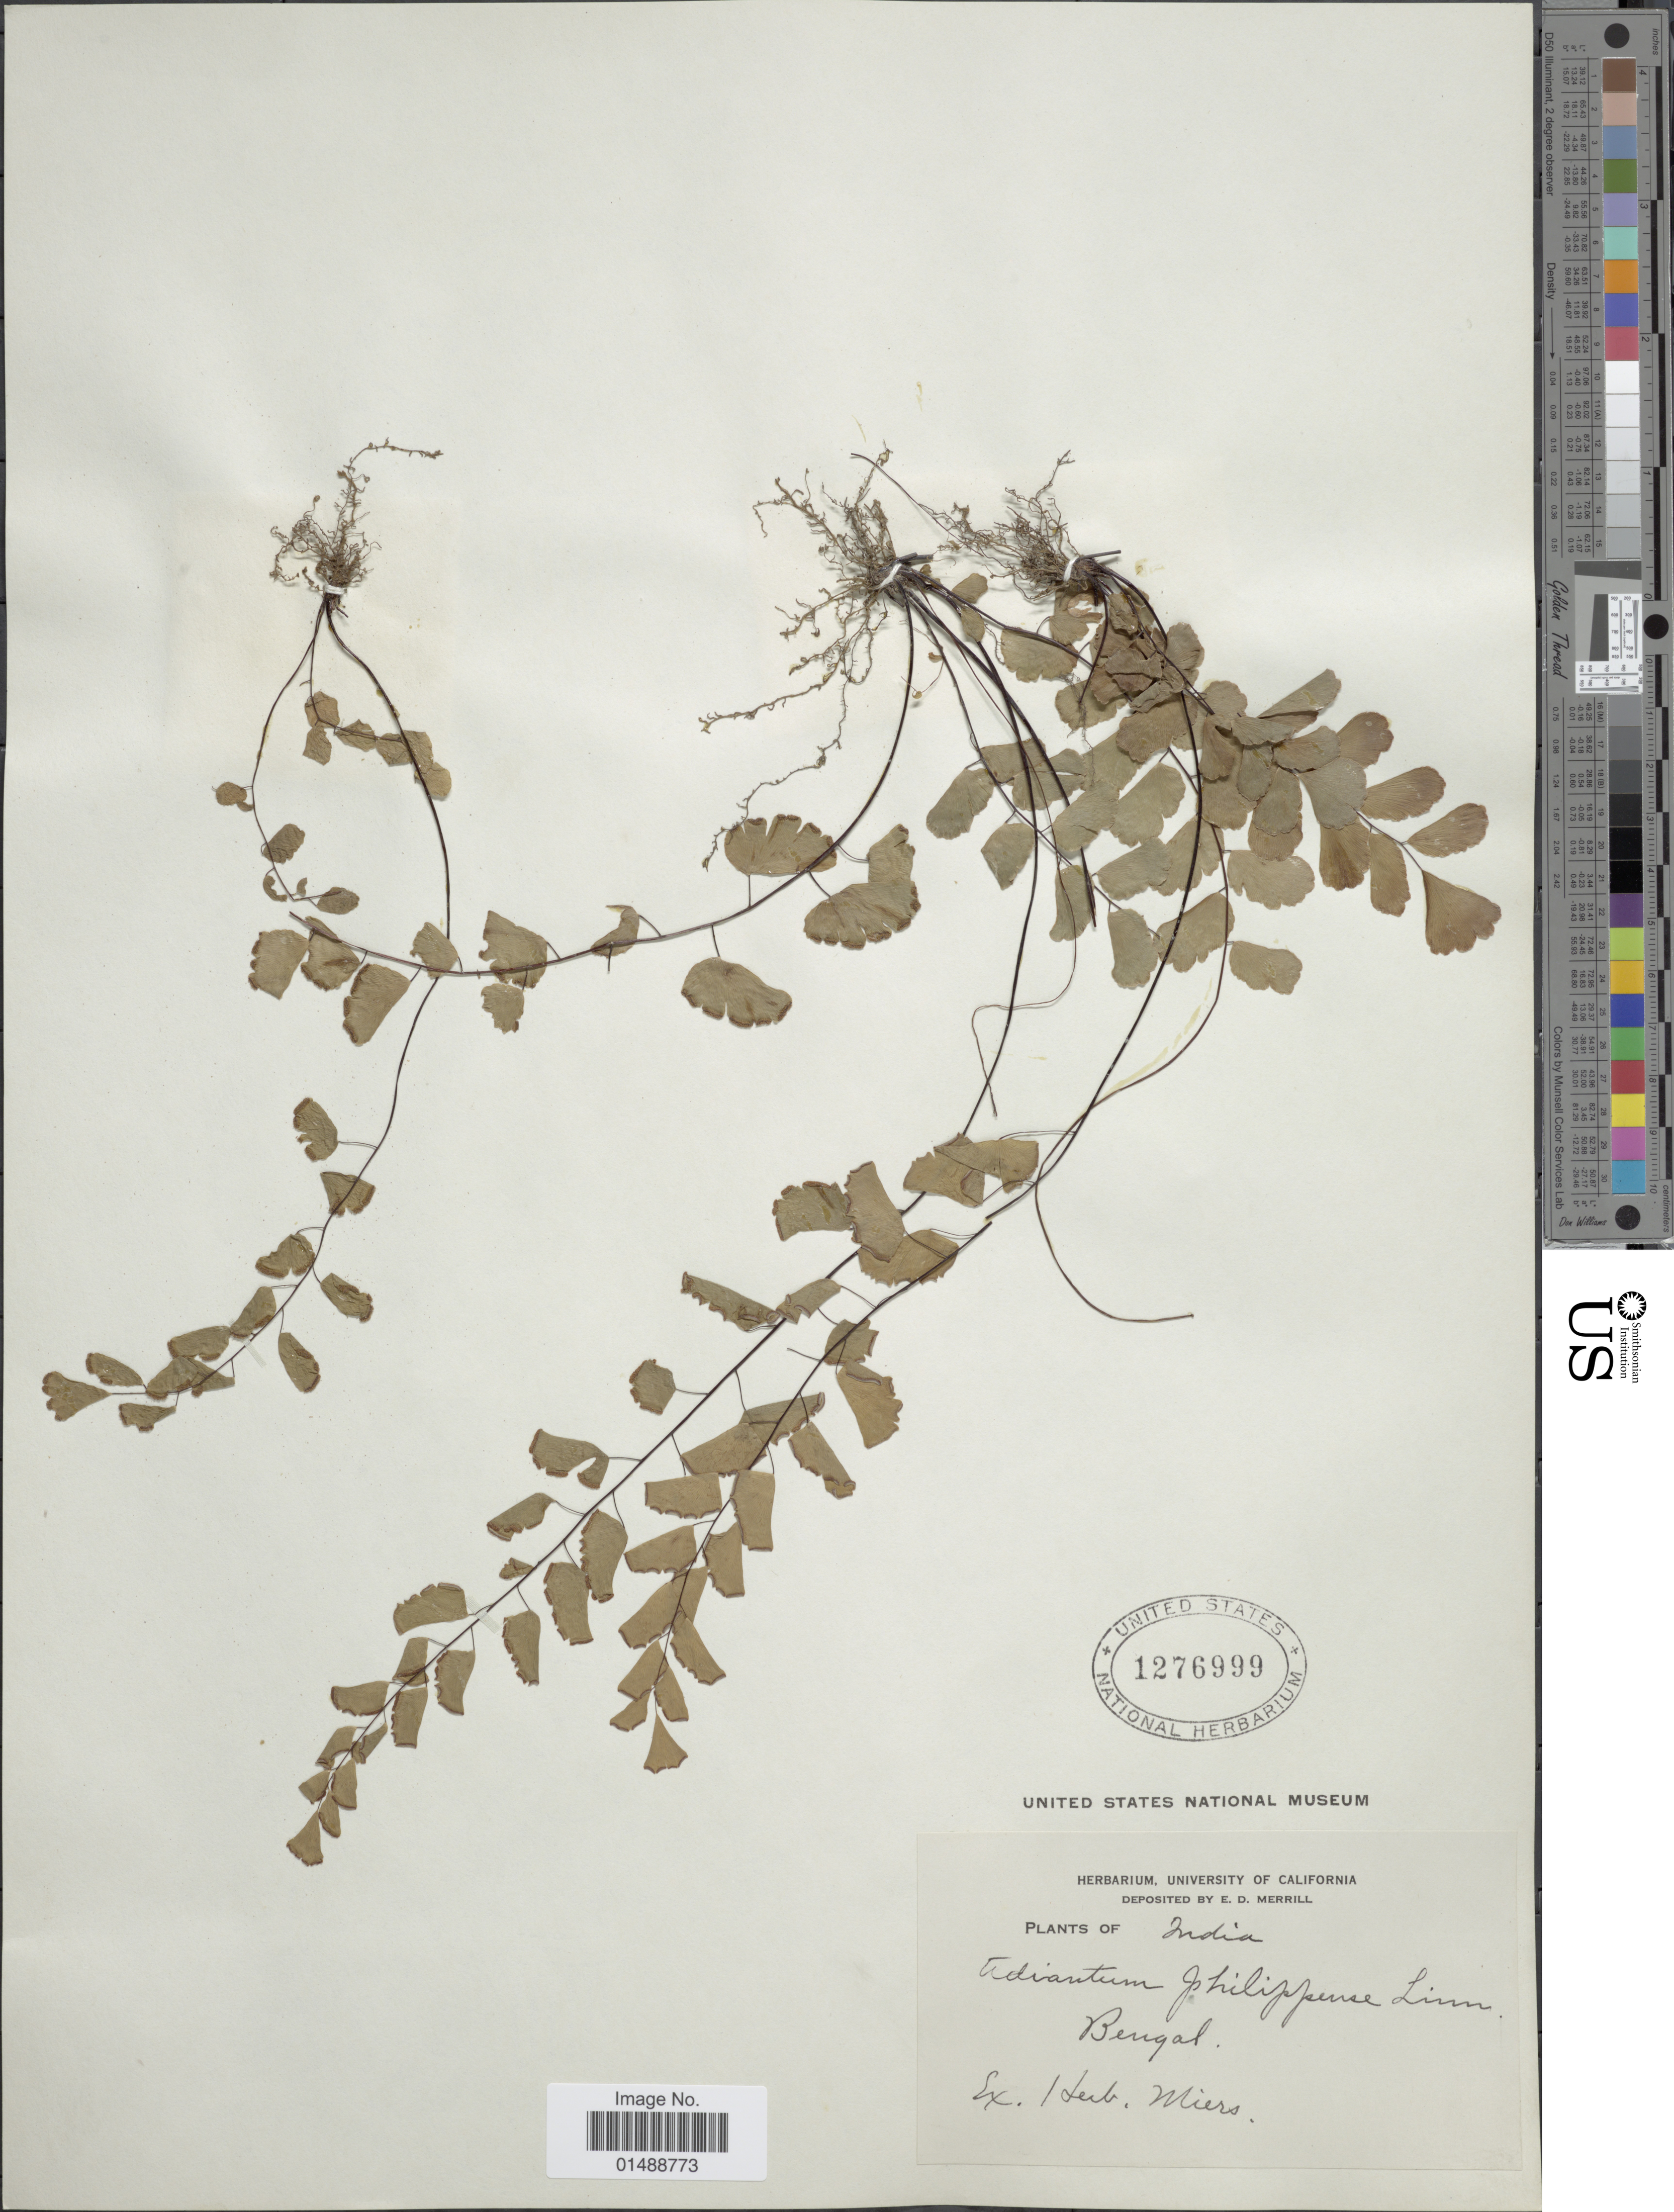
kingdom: Plantae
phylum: Tracheophyta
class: Polypodiopsida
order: Polypodiales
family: Pteridaceae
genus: Adiantum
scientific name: Adiantum philippense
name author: L.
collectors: ex herb. Miers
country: India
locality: Bengal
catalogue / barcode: US 1276999